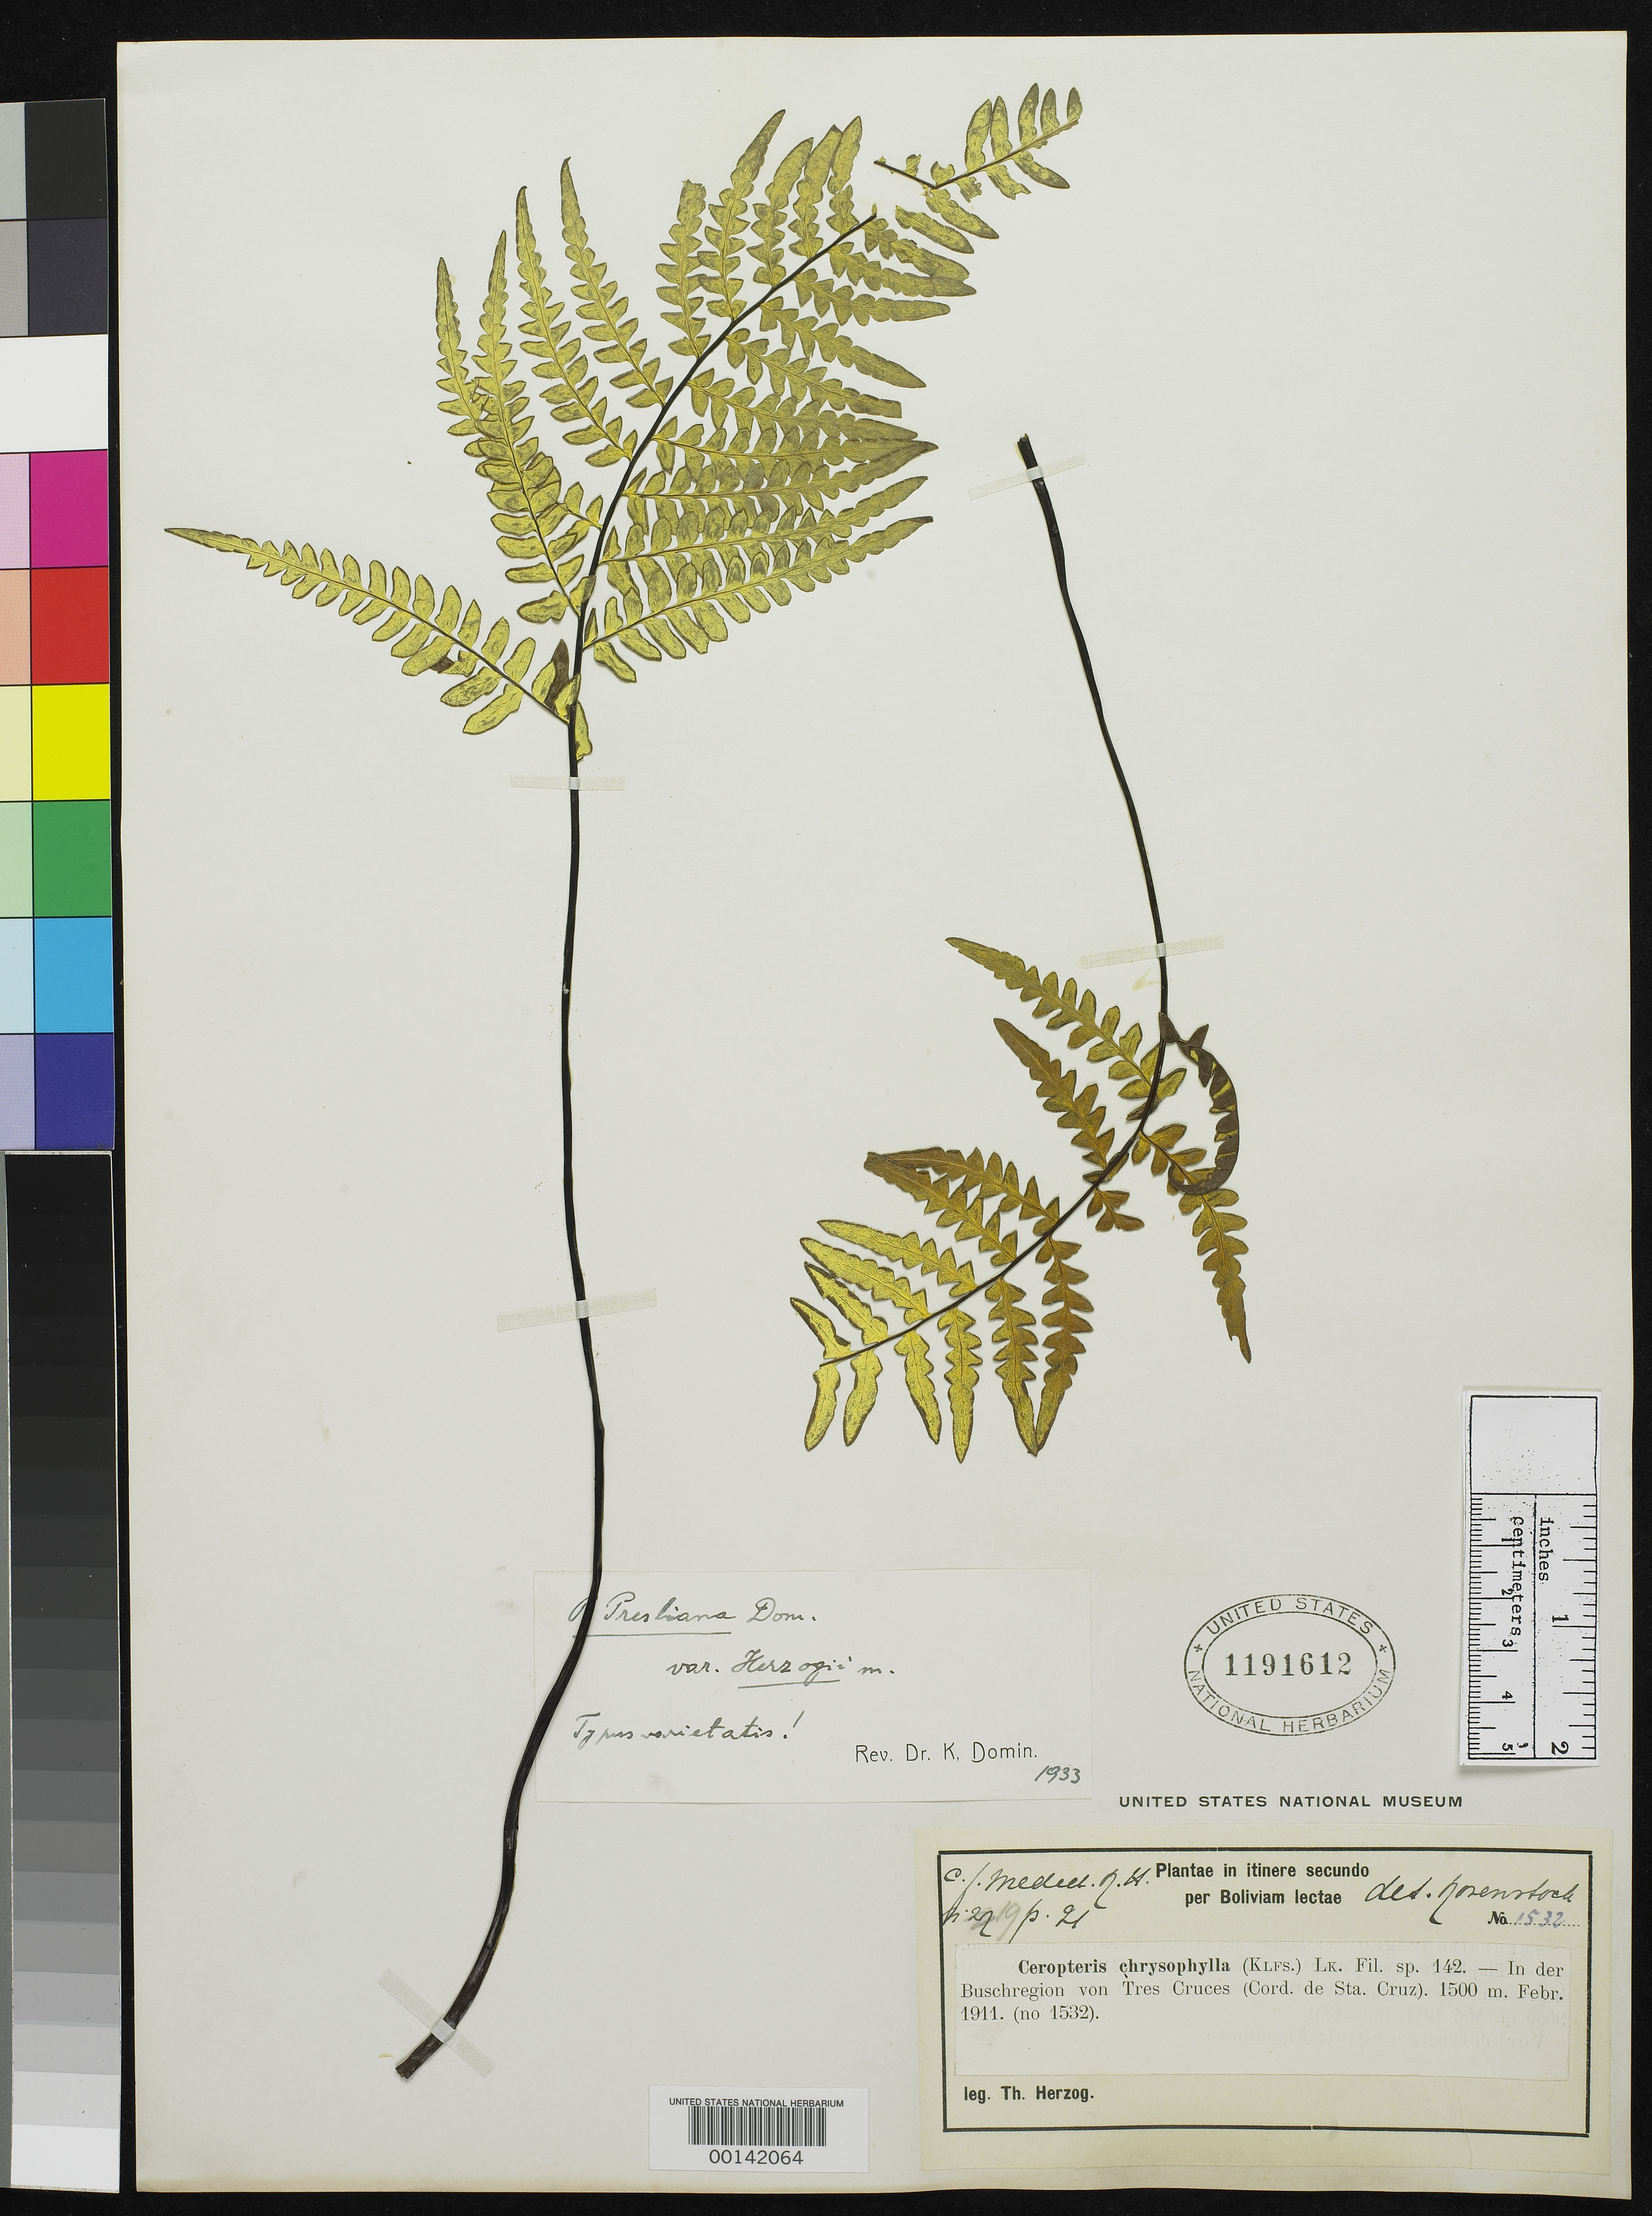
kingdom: Plantae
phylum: Tracheophyta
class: Polypodiopsida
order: Polypodiales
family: Pteridaceae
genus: Pityrogramma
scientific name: Pityrogramma presliana var. herzogii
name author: Domin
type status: Type Collection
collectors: T. K. J. Herzog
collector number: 1532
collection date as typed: Feb 1911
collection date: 1911-02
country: Bolivia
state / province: Santa Cruz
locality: Cord. de. Sta. Cruz.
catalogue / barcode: US 1191612